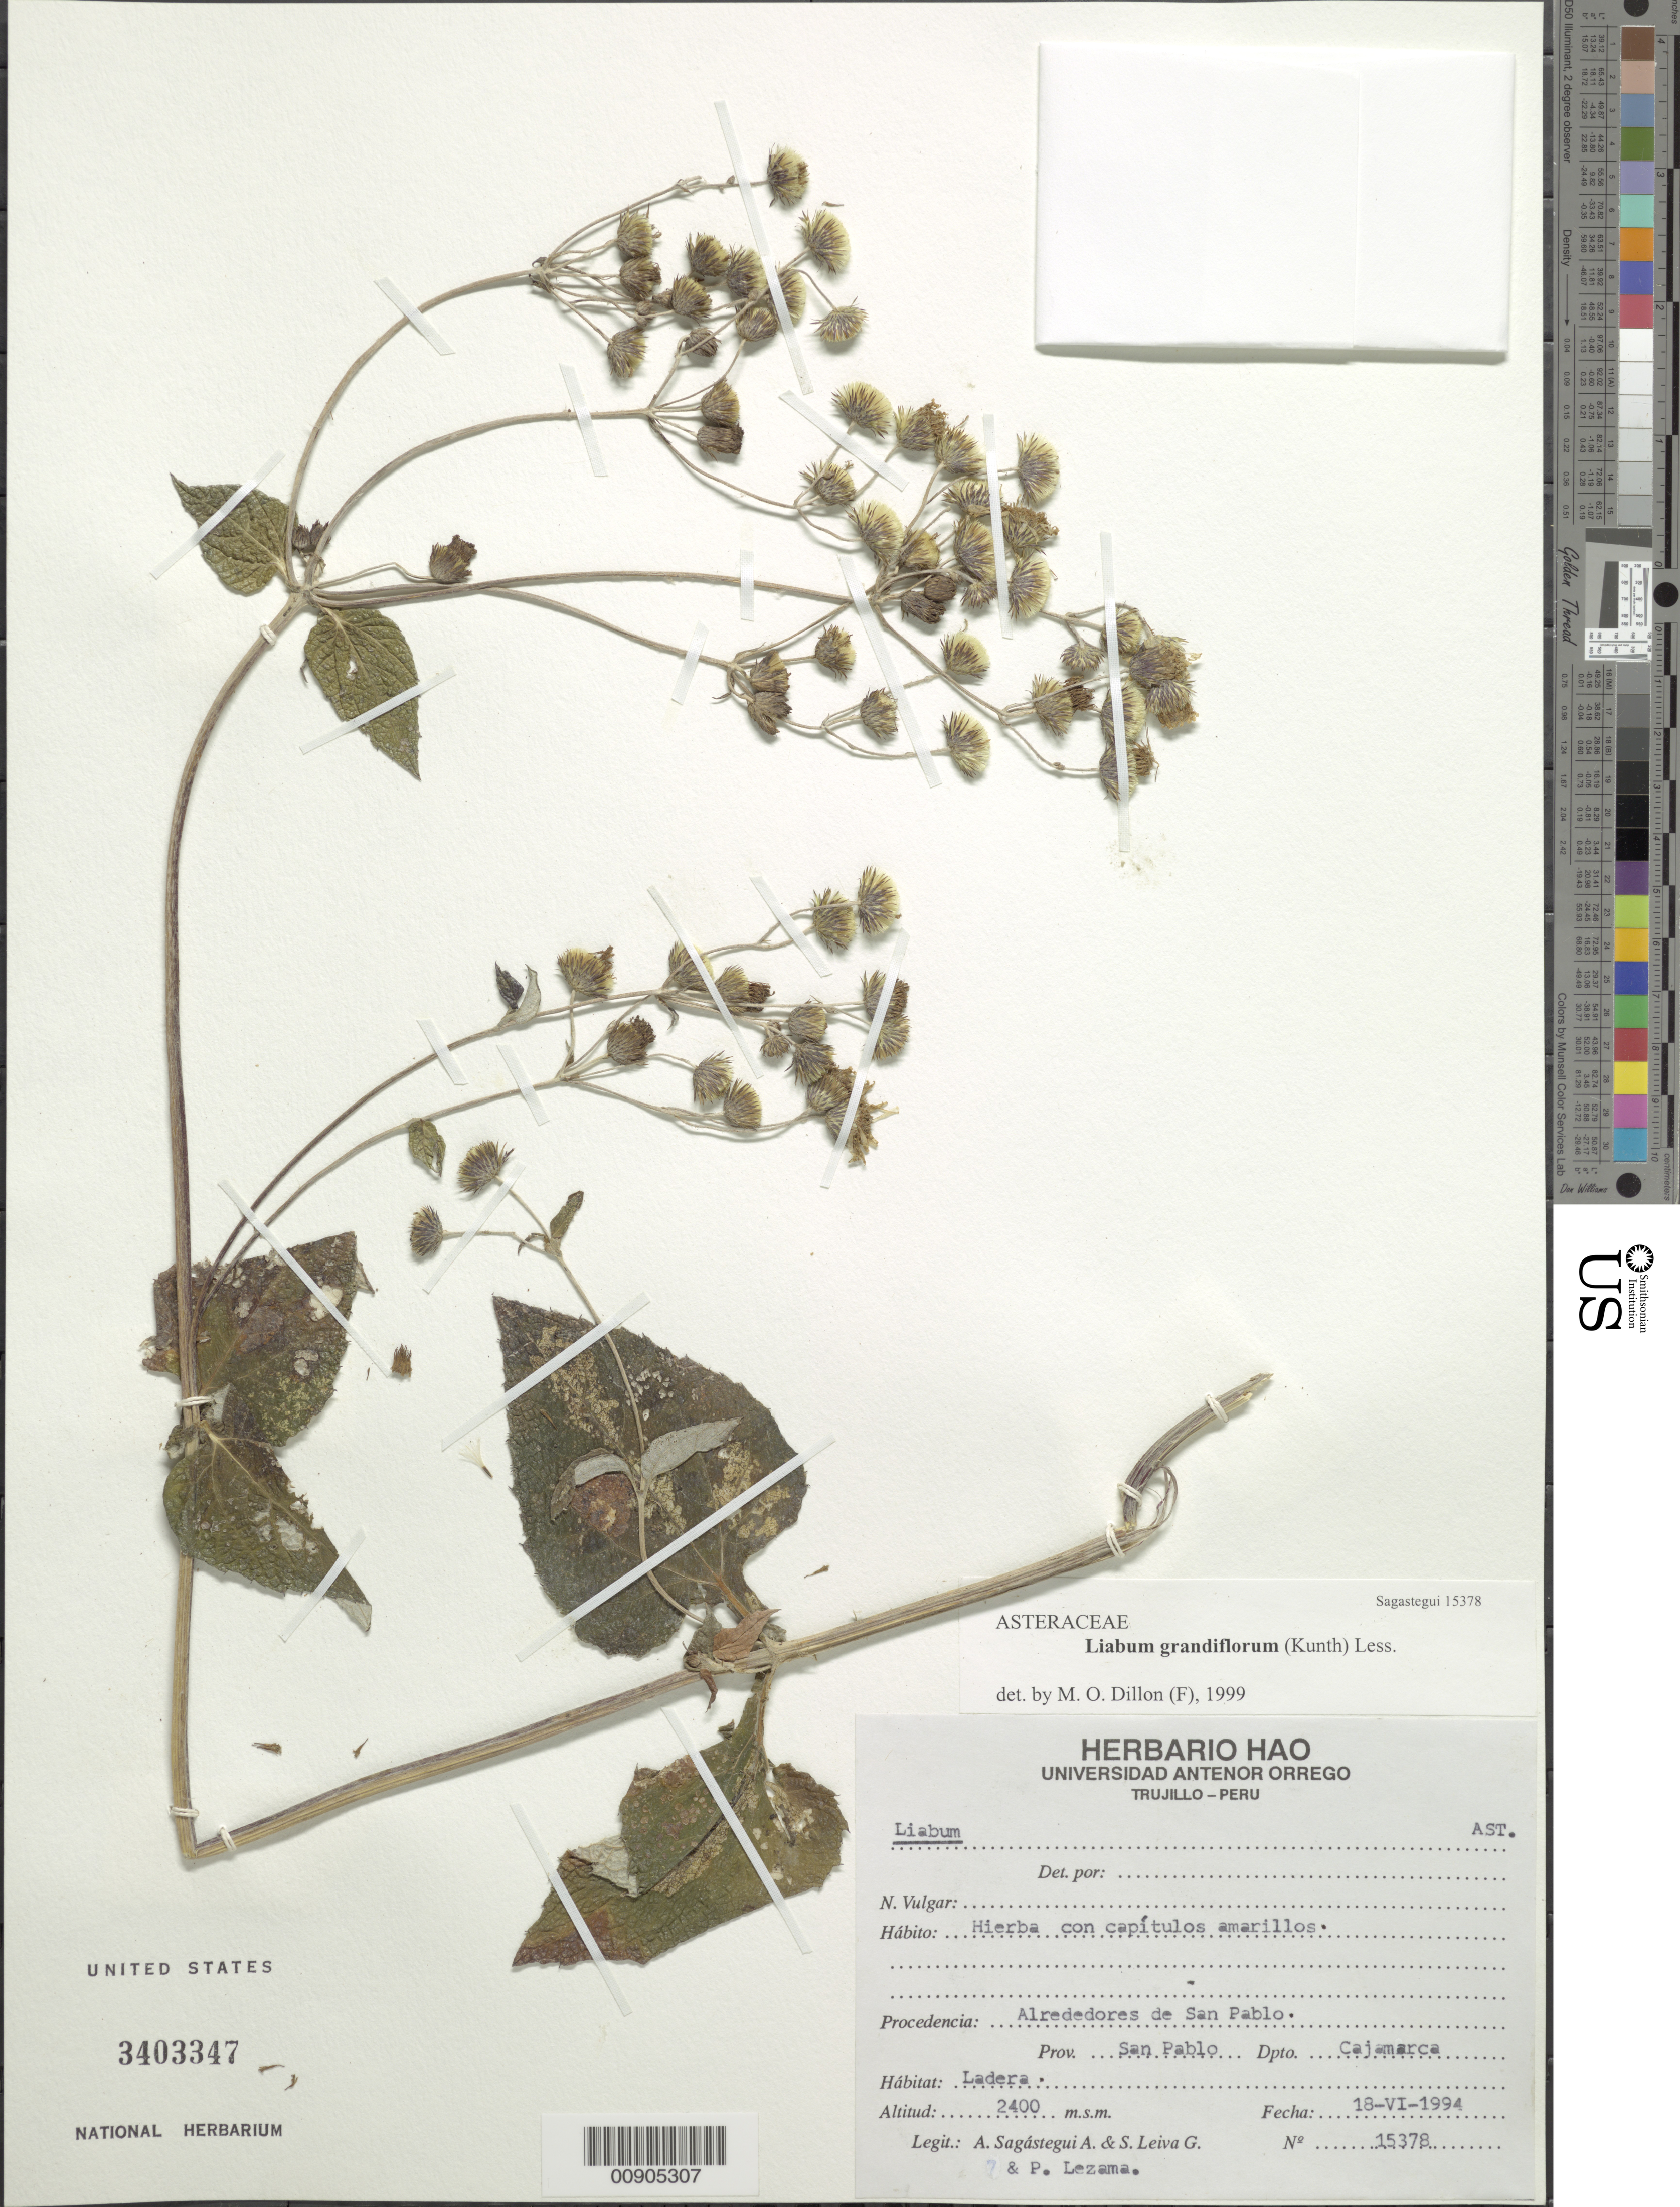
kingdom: Plantae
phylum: Tracheophyta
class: Magnoliopsida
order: Asterales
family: Asteraceae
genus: Liabum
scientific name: Liabum grandiflorum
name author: (Kunth) Less.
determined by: Dillon, M. O.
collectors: A. Sagástegui A.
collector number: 15378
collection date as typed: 18 June 1994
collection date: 1994-06-18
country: Peru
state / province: Cajamarca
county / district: San Pablo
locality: Prov. San Pablo, Dpto. Cajamarca, San Pablo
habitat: Ladera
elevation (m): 2400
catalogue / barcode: US 3403347